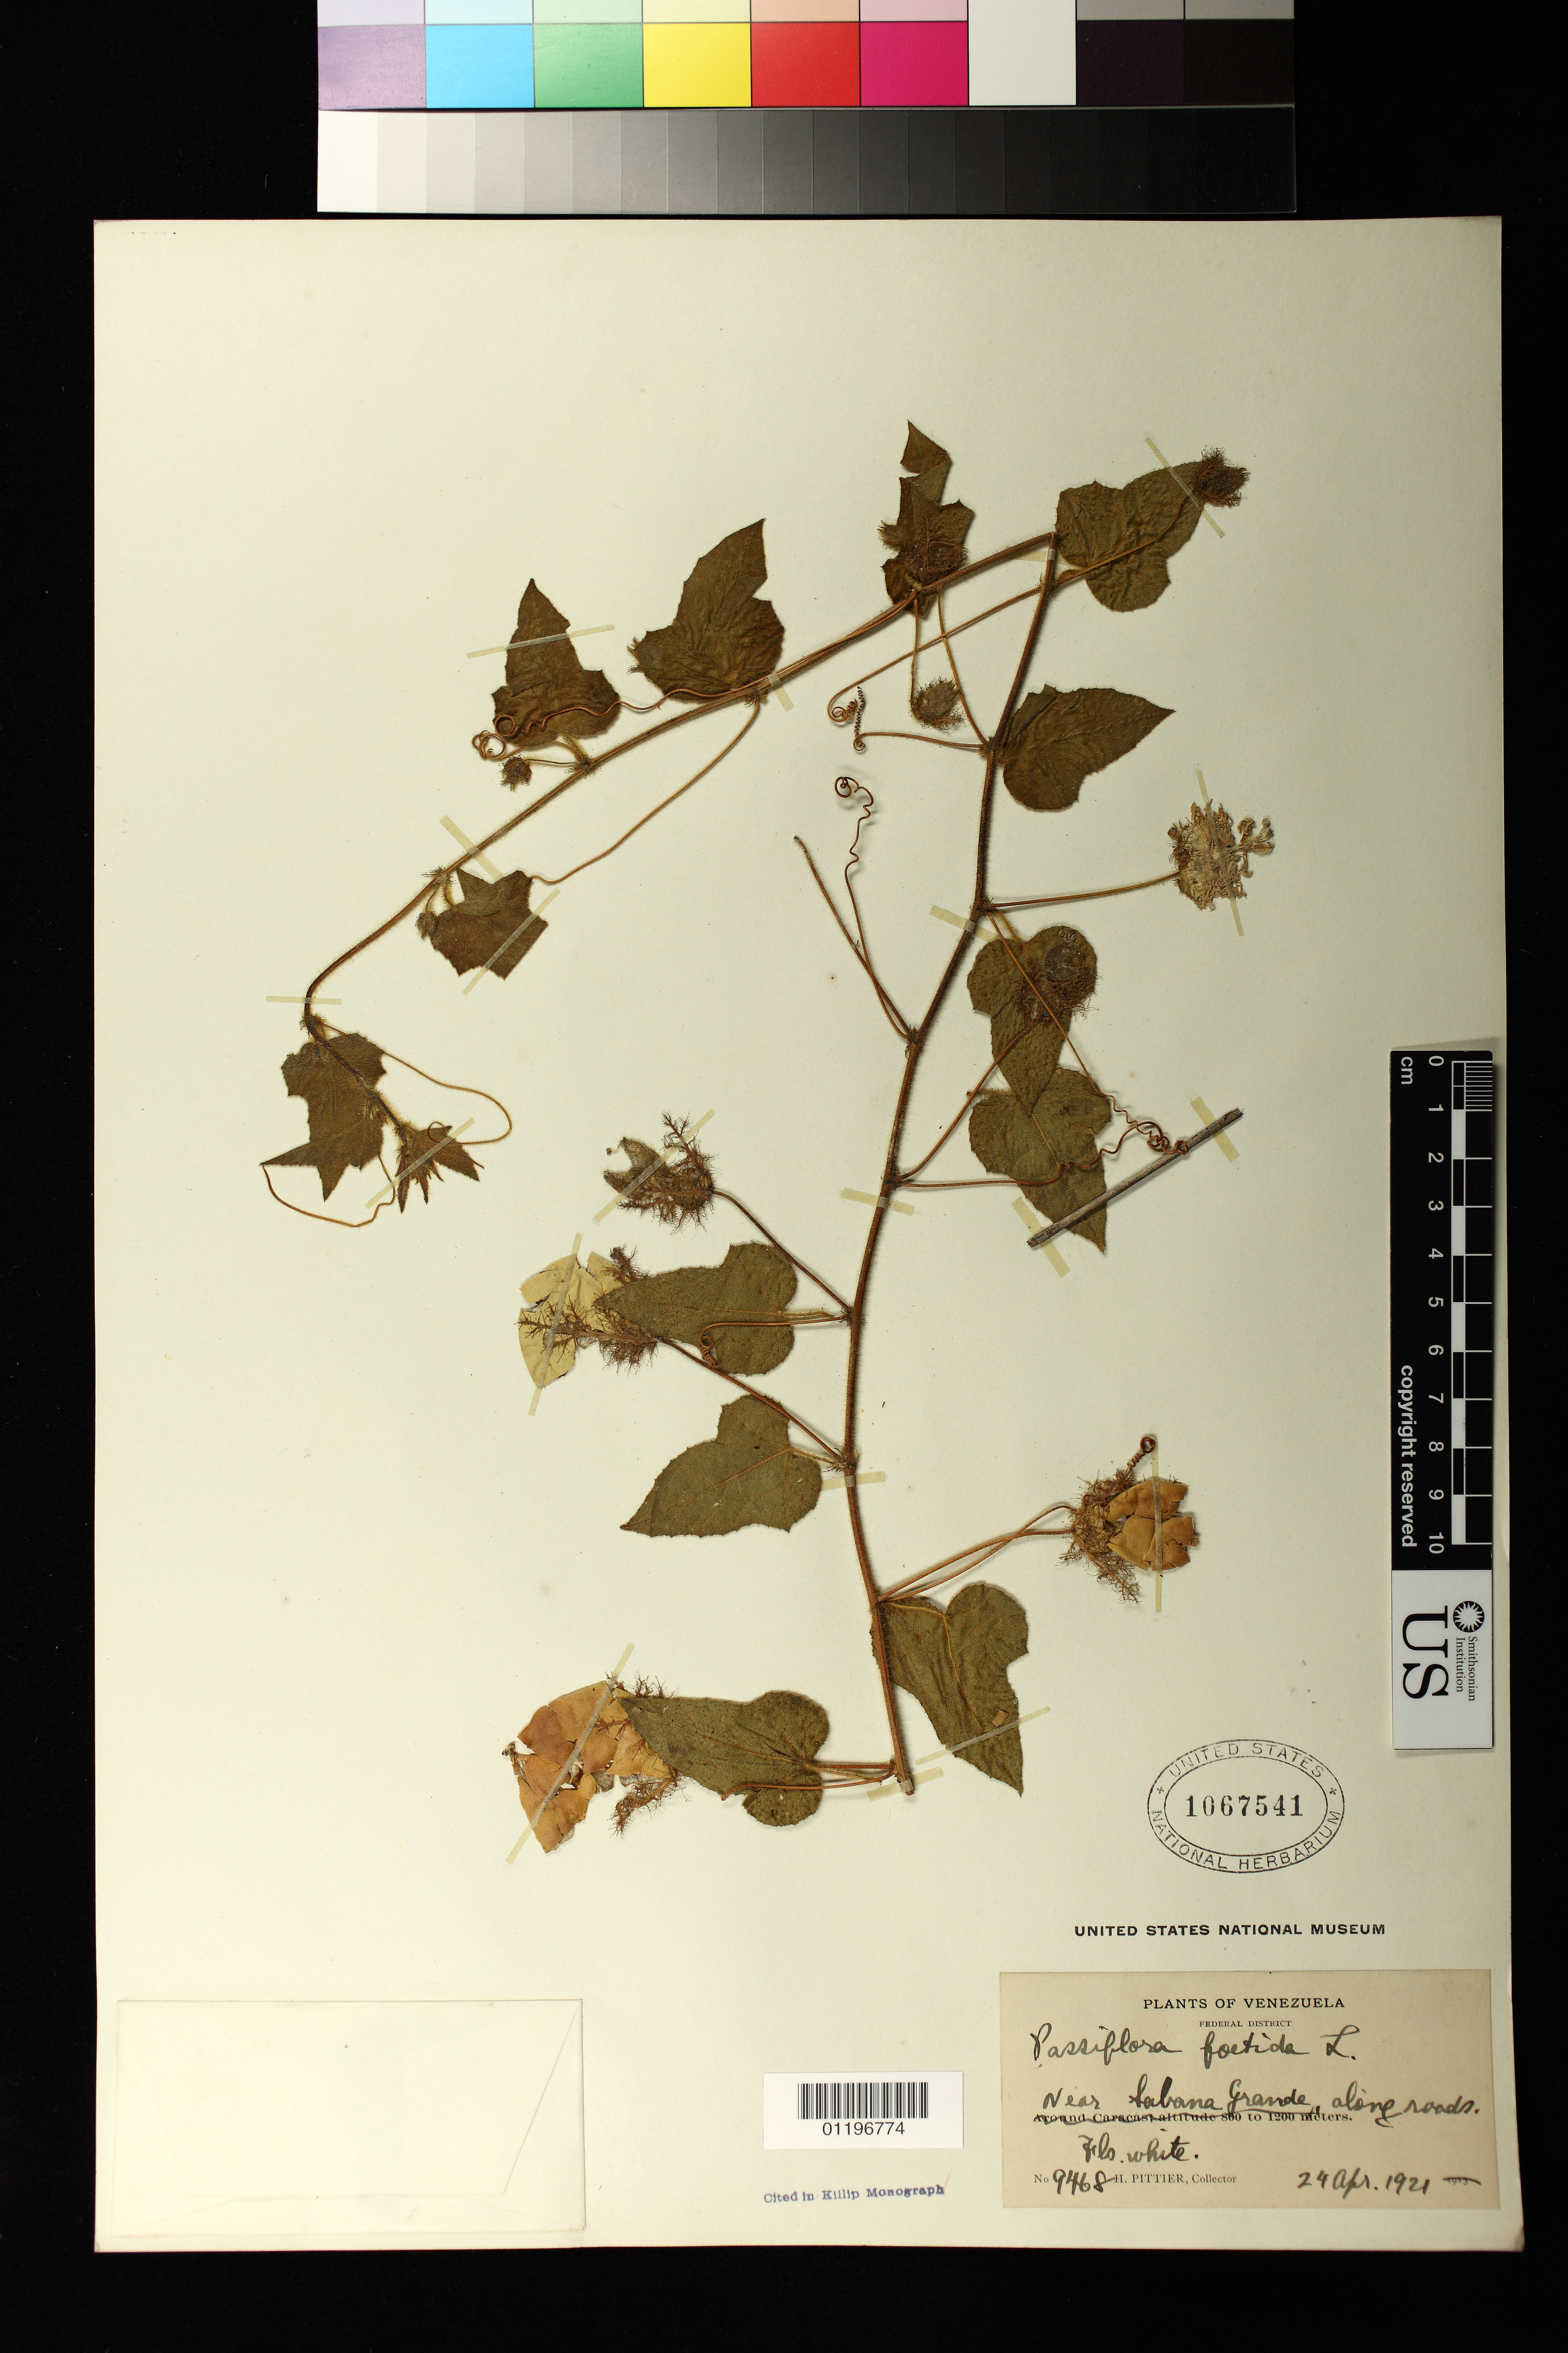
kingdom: Plantae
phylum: Tracheophyta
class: Magnoliopsida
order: Malpighiales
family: Passifloraceae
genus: Passiflora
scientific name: Passiflora foetida var. nigelliflora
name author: (Hook.) Mast.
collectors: H. F. Pittier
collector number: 9468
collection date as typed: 24 Apr 1921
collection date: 1921-04-24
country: Venezuela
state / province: Distrito Federal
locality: Near Sabana Grande, along roads.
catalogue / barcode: US 1067541